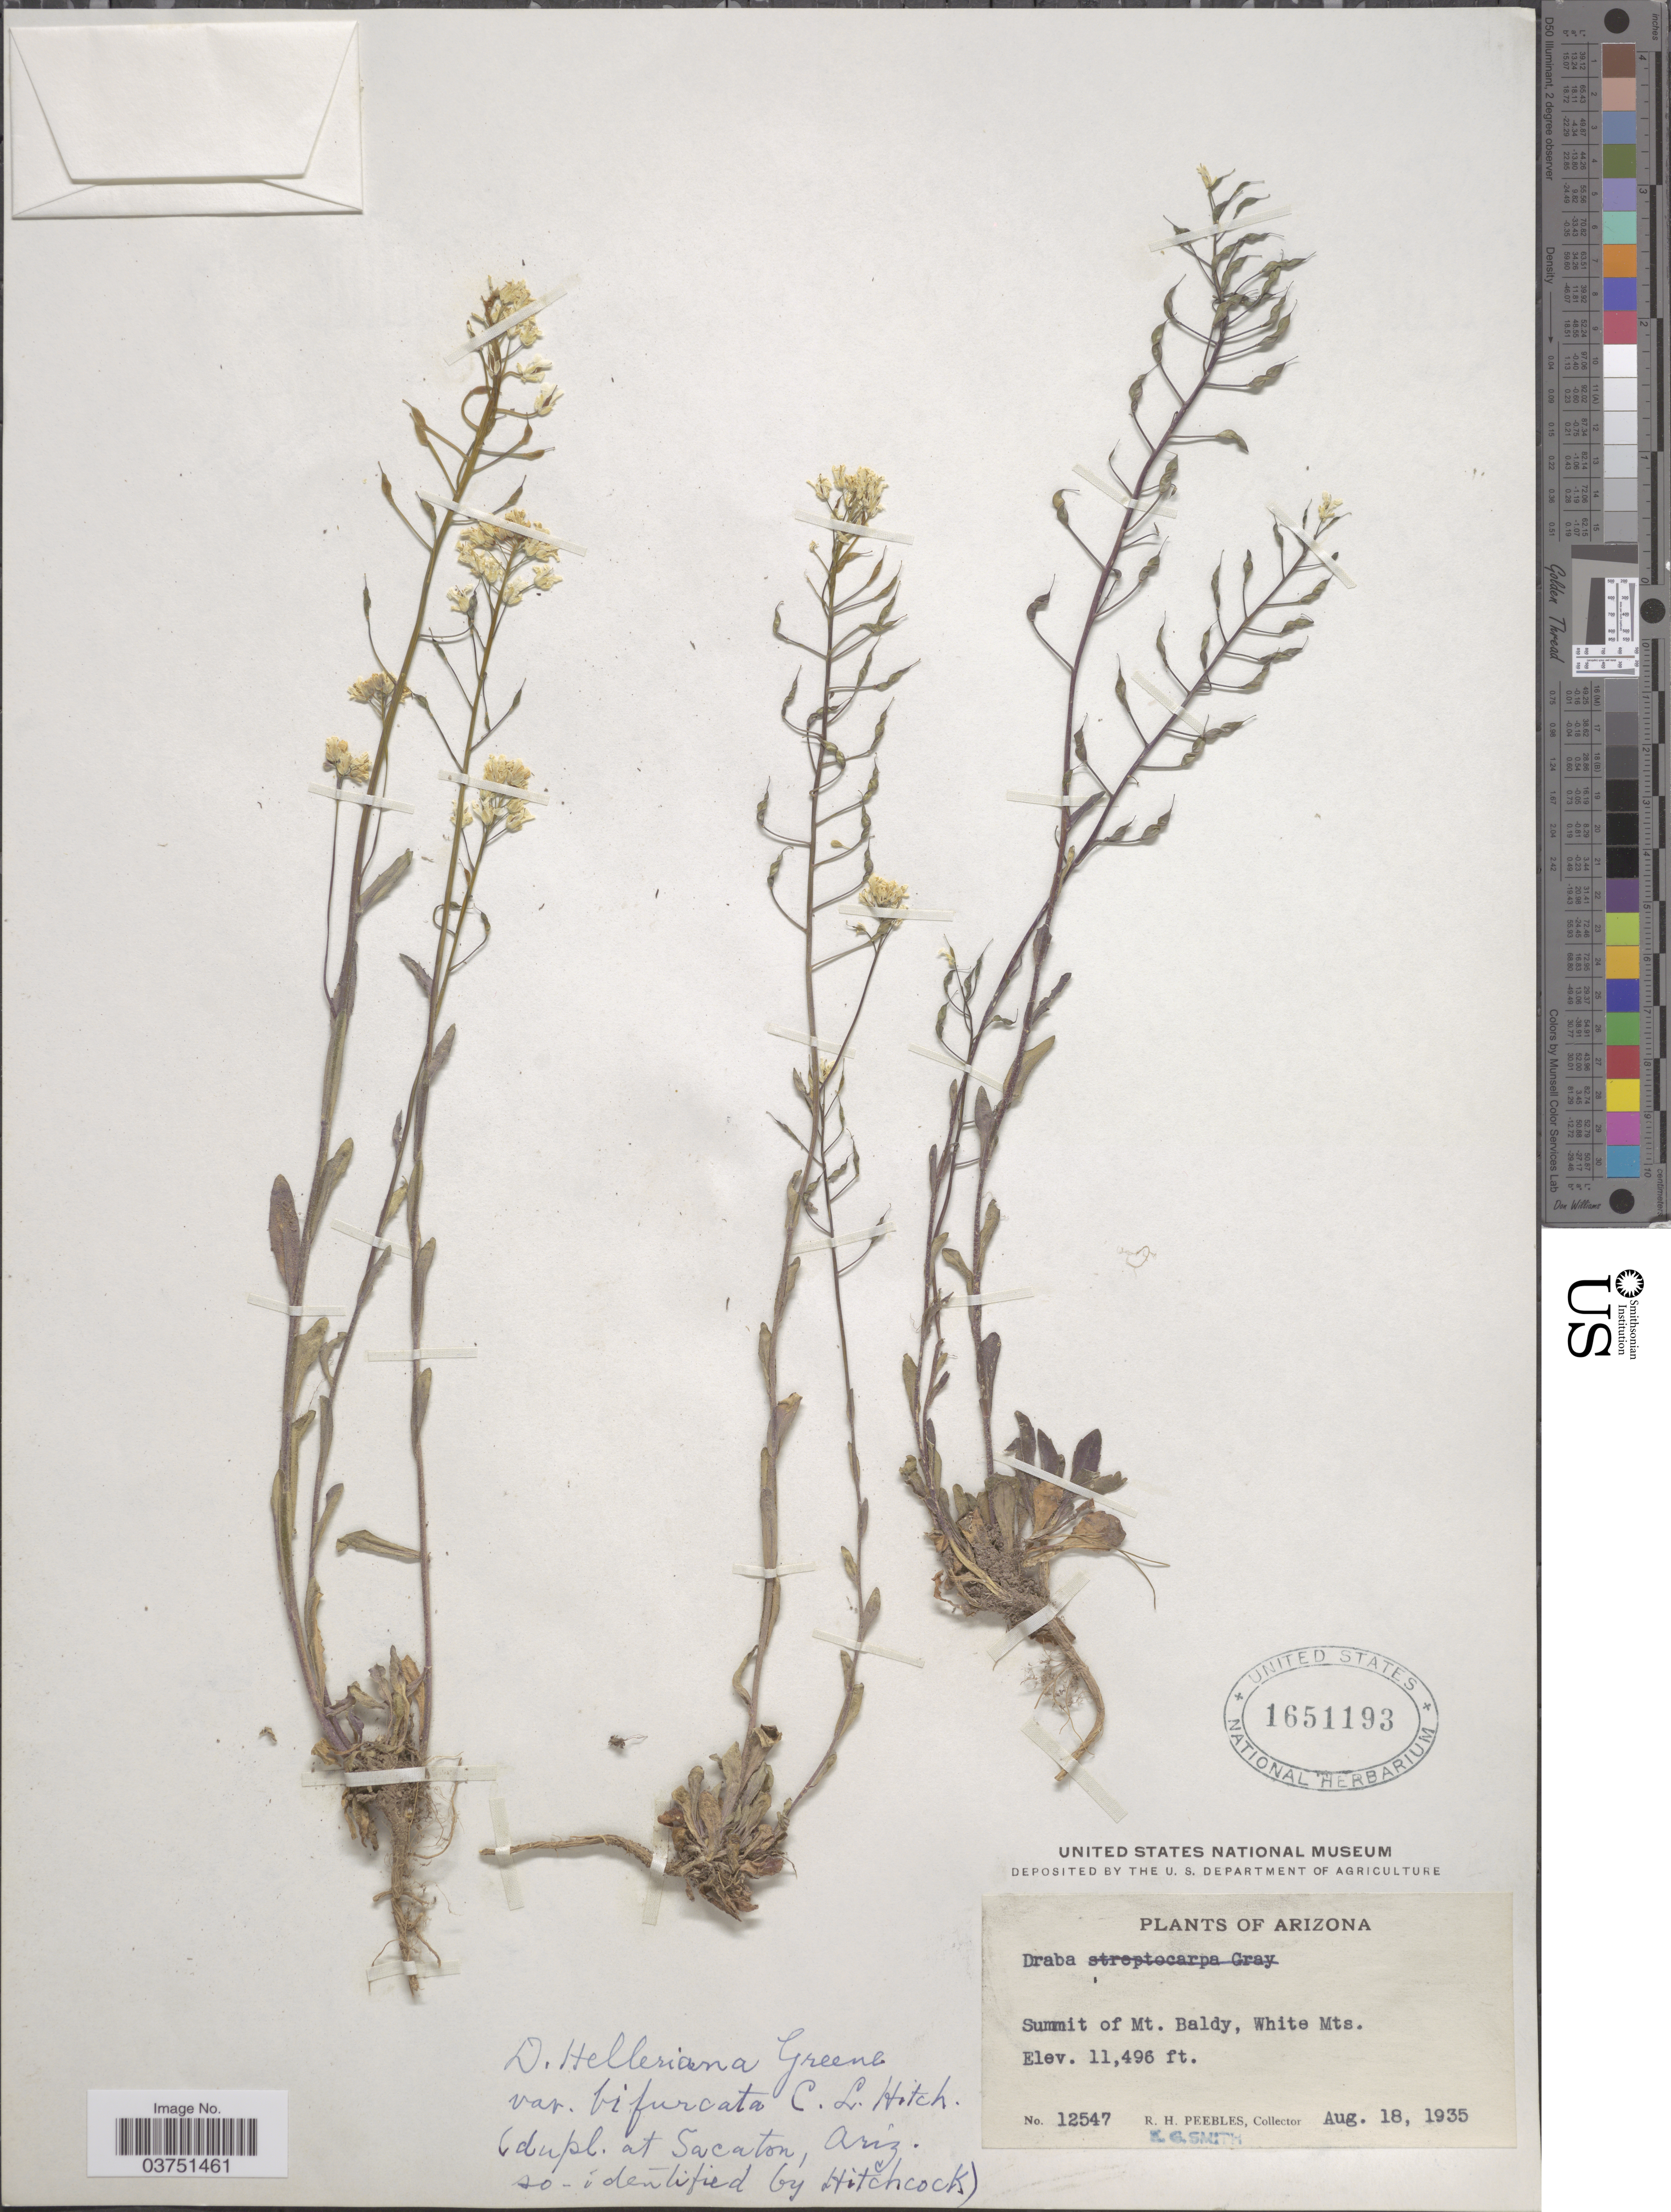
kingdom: Plantae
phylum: Tracheophyta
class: Magnoliopsida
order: Brassicales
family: Brassicaceae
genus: Draba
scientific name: Draba helleriana var. bifurcata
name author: C.L. Hitchc.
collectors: R. H. Peebles & E. G. Smith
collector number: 12547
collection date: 1935-08-18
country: United States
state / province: Arizona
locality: Summit of Mt. Baldy, White Mts.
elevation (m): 3504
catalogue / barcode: US 1651193